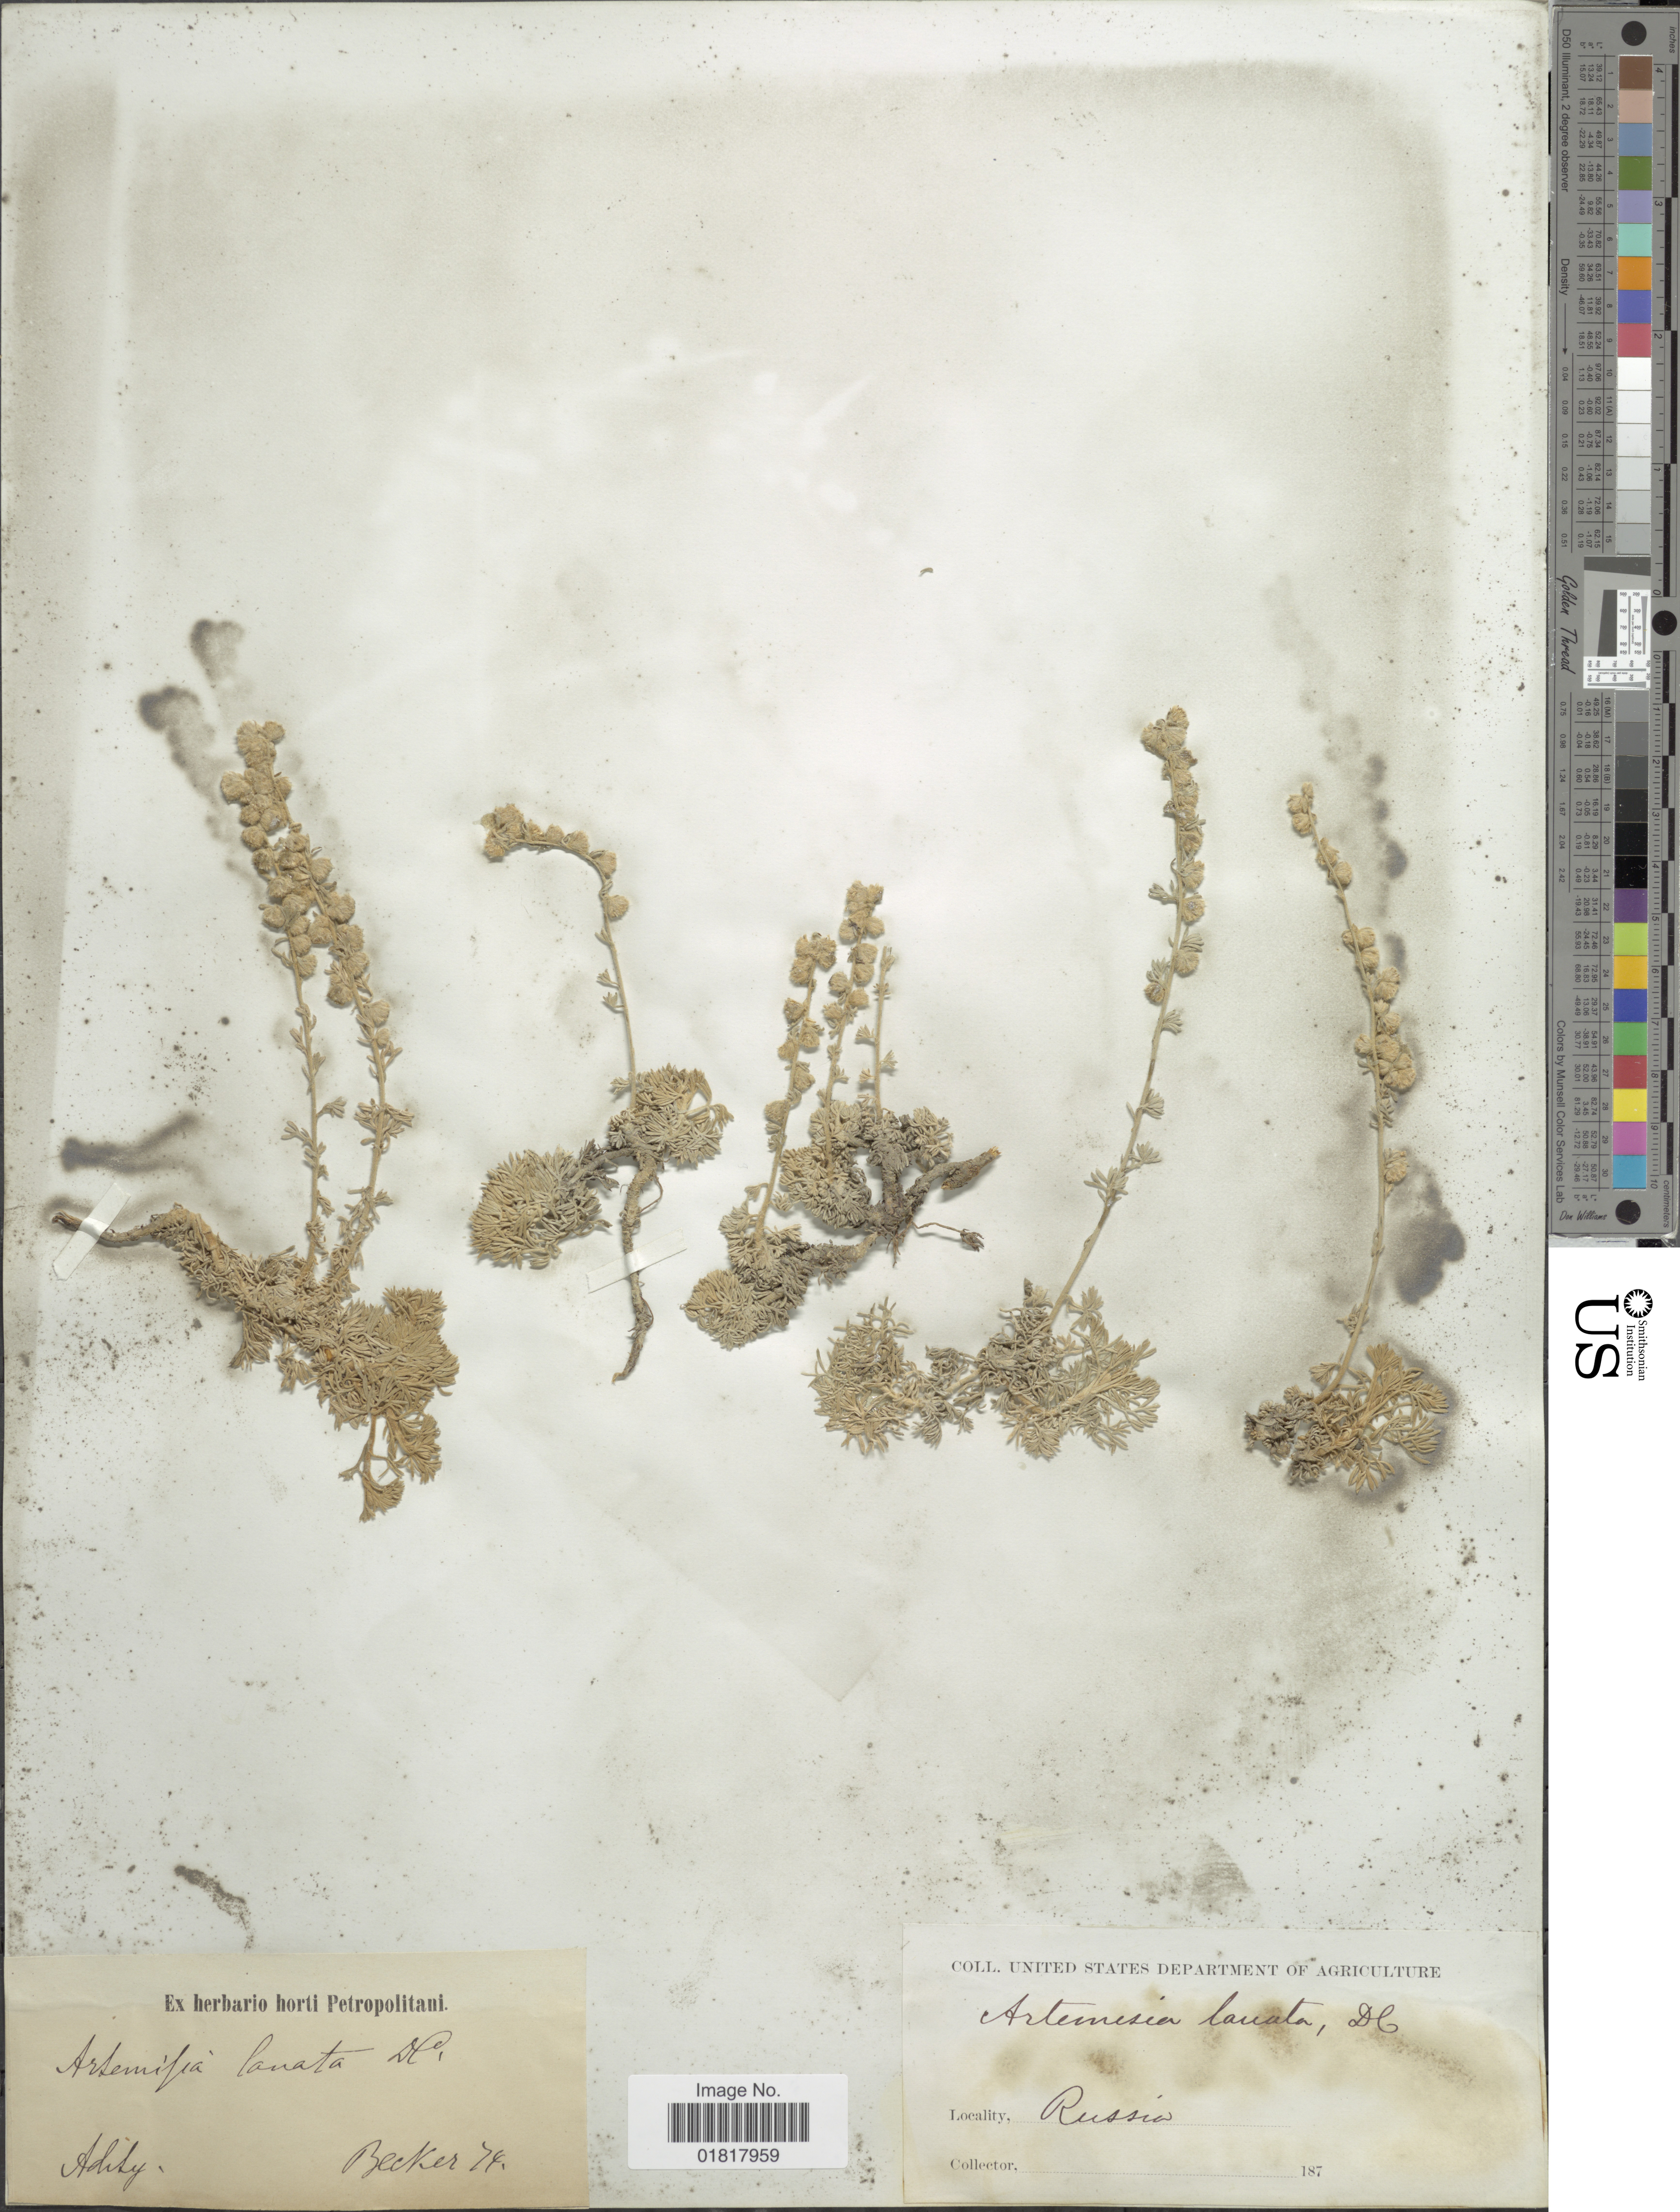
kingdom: Plantae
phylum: Tracheophyta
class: Magnoliopsida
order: Asterales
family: Asteraceae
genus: Artemisia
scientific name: Artemisia lanata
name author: Willd.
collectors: -. Becker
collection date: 1874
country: Russian Federation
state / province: Dagestan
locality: Achty